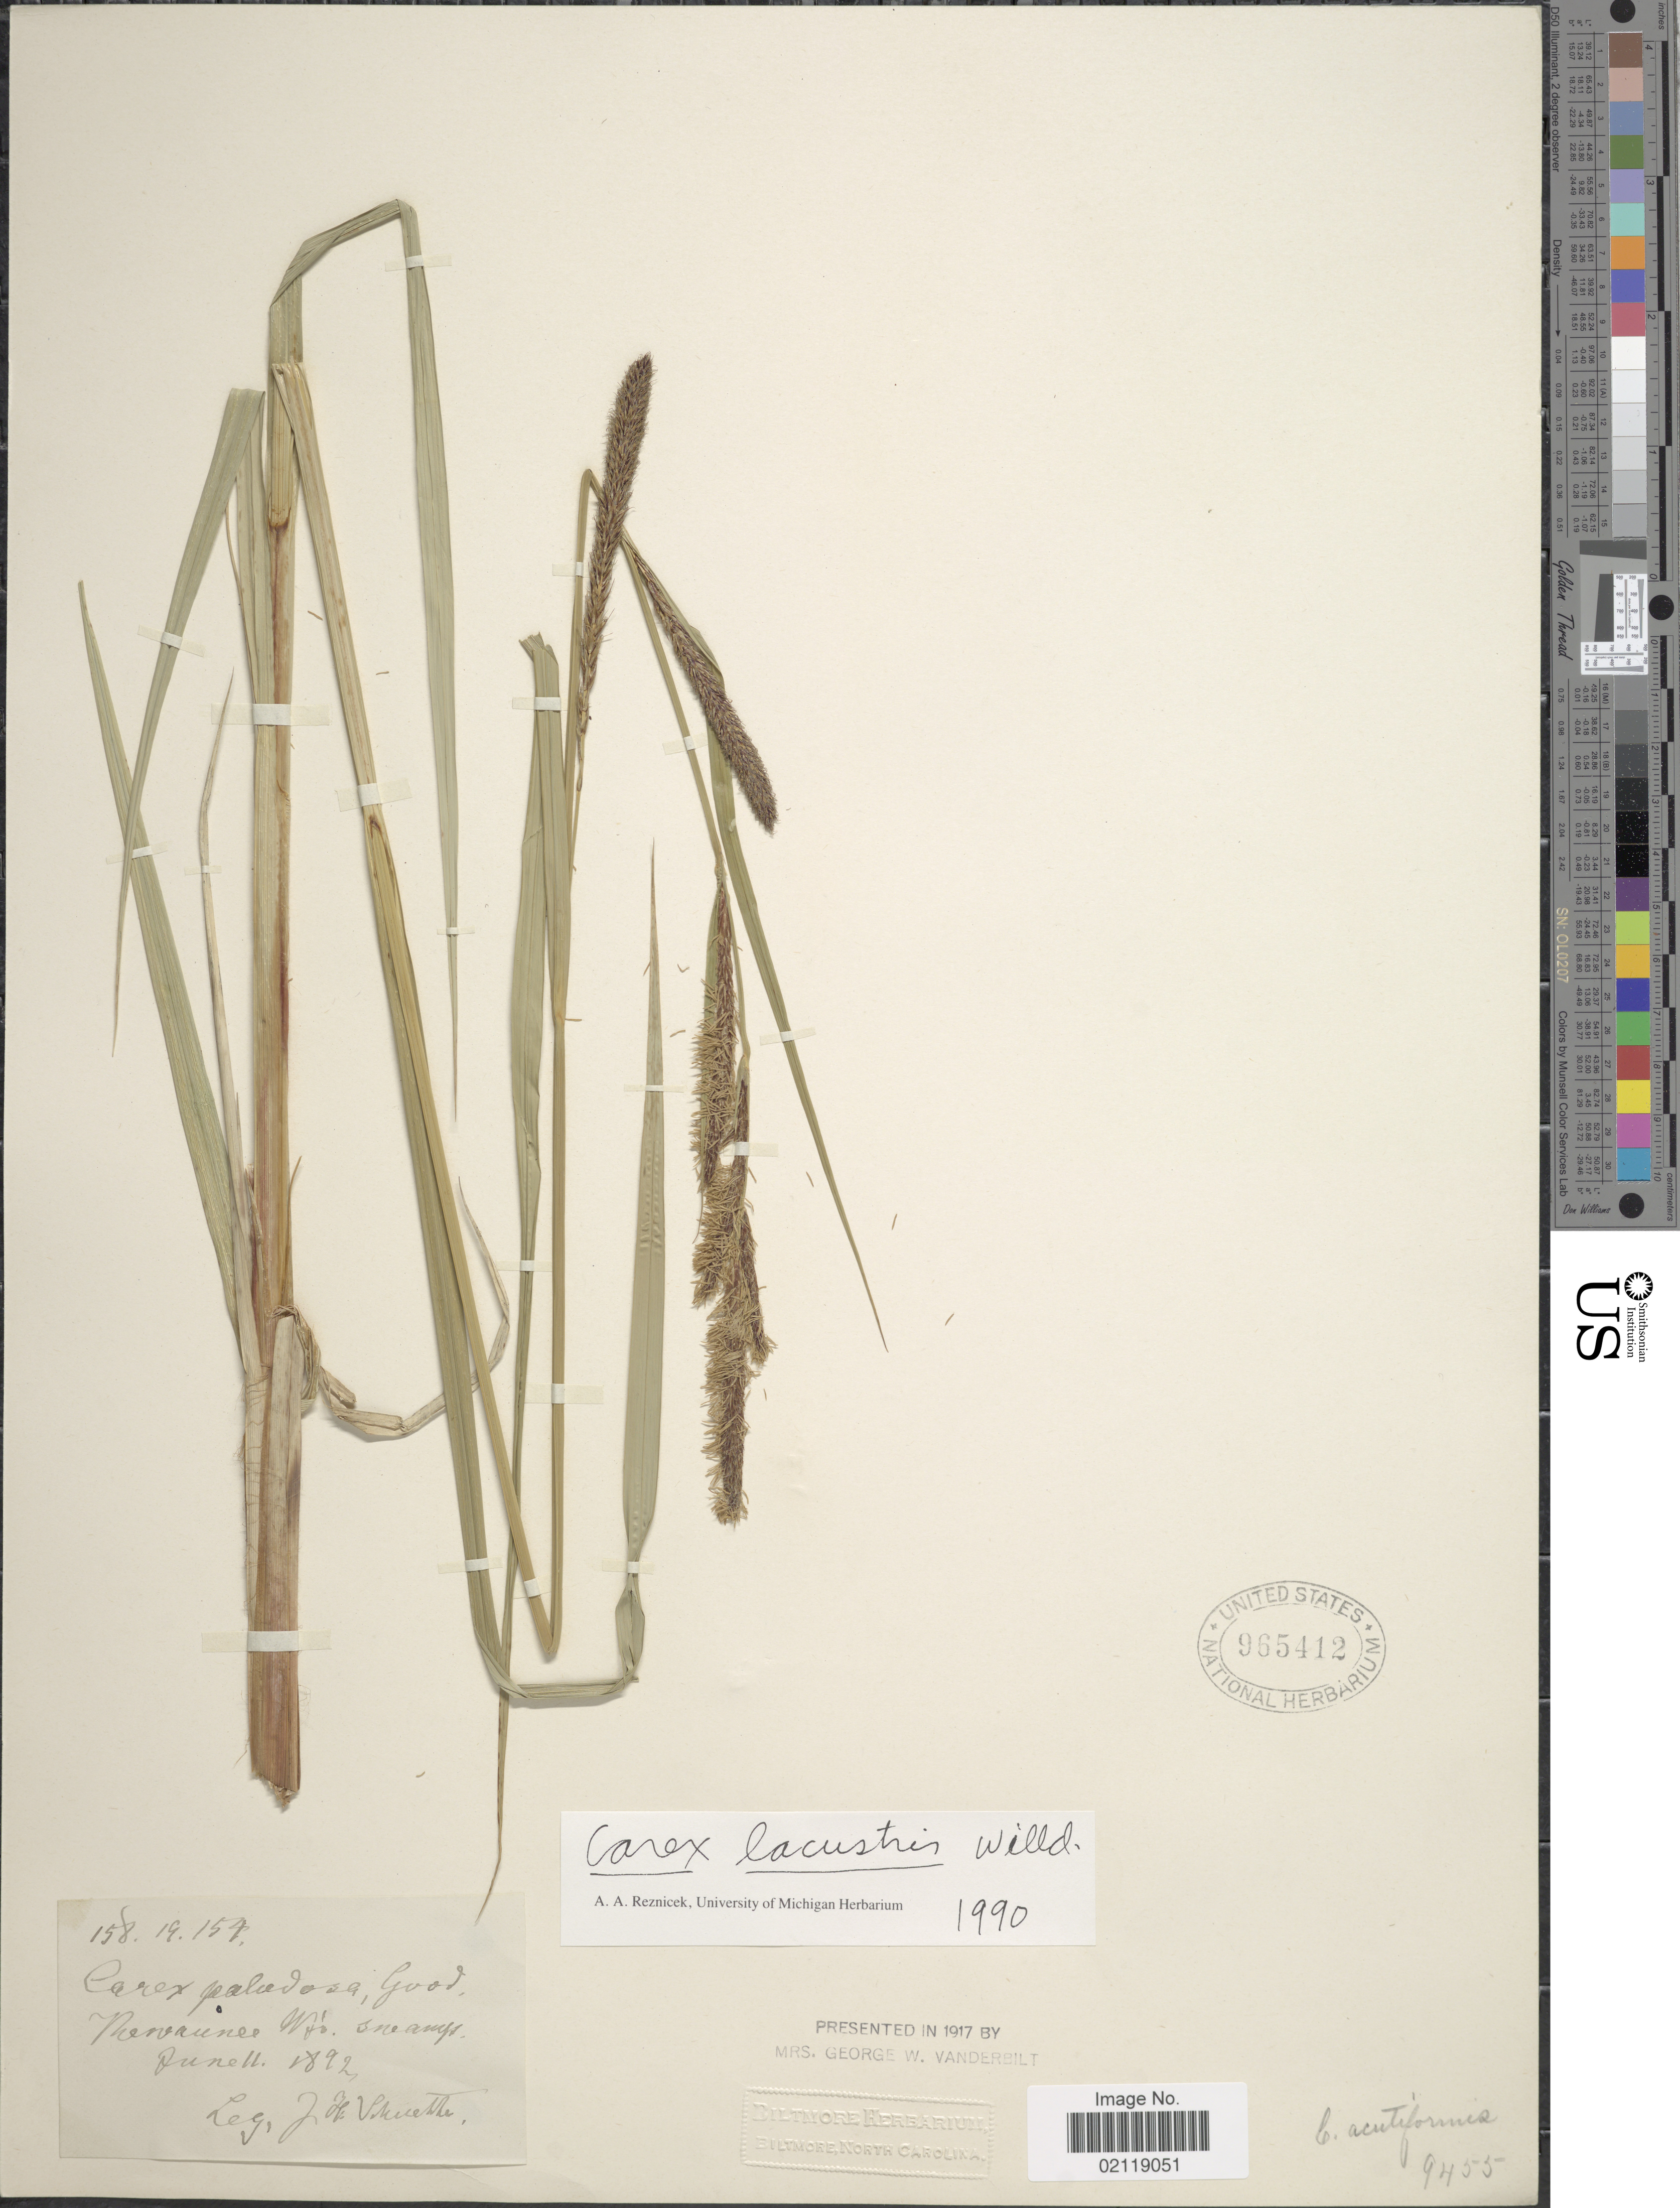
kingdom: Plantae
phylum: Tracheophyta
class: Liliopsida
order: Poales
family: Cyperaceae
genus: Carex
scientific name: Carex lacustris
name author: Willd.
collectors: J. H. Schuette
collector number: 158.19.154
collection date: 1892-06-11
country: United States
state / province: Wisconsin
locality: Swamps. Kewaunee, Wis.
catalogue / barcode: US 965412